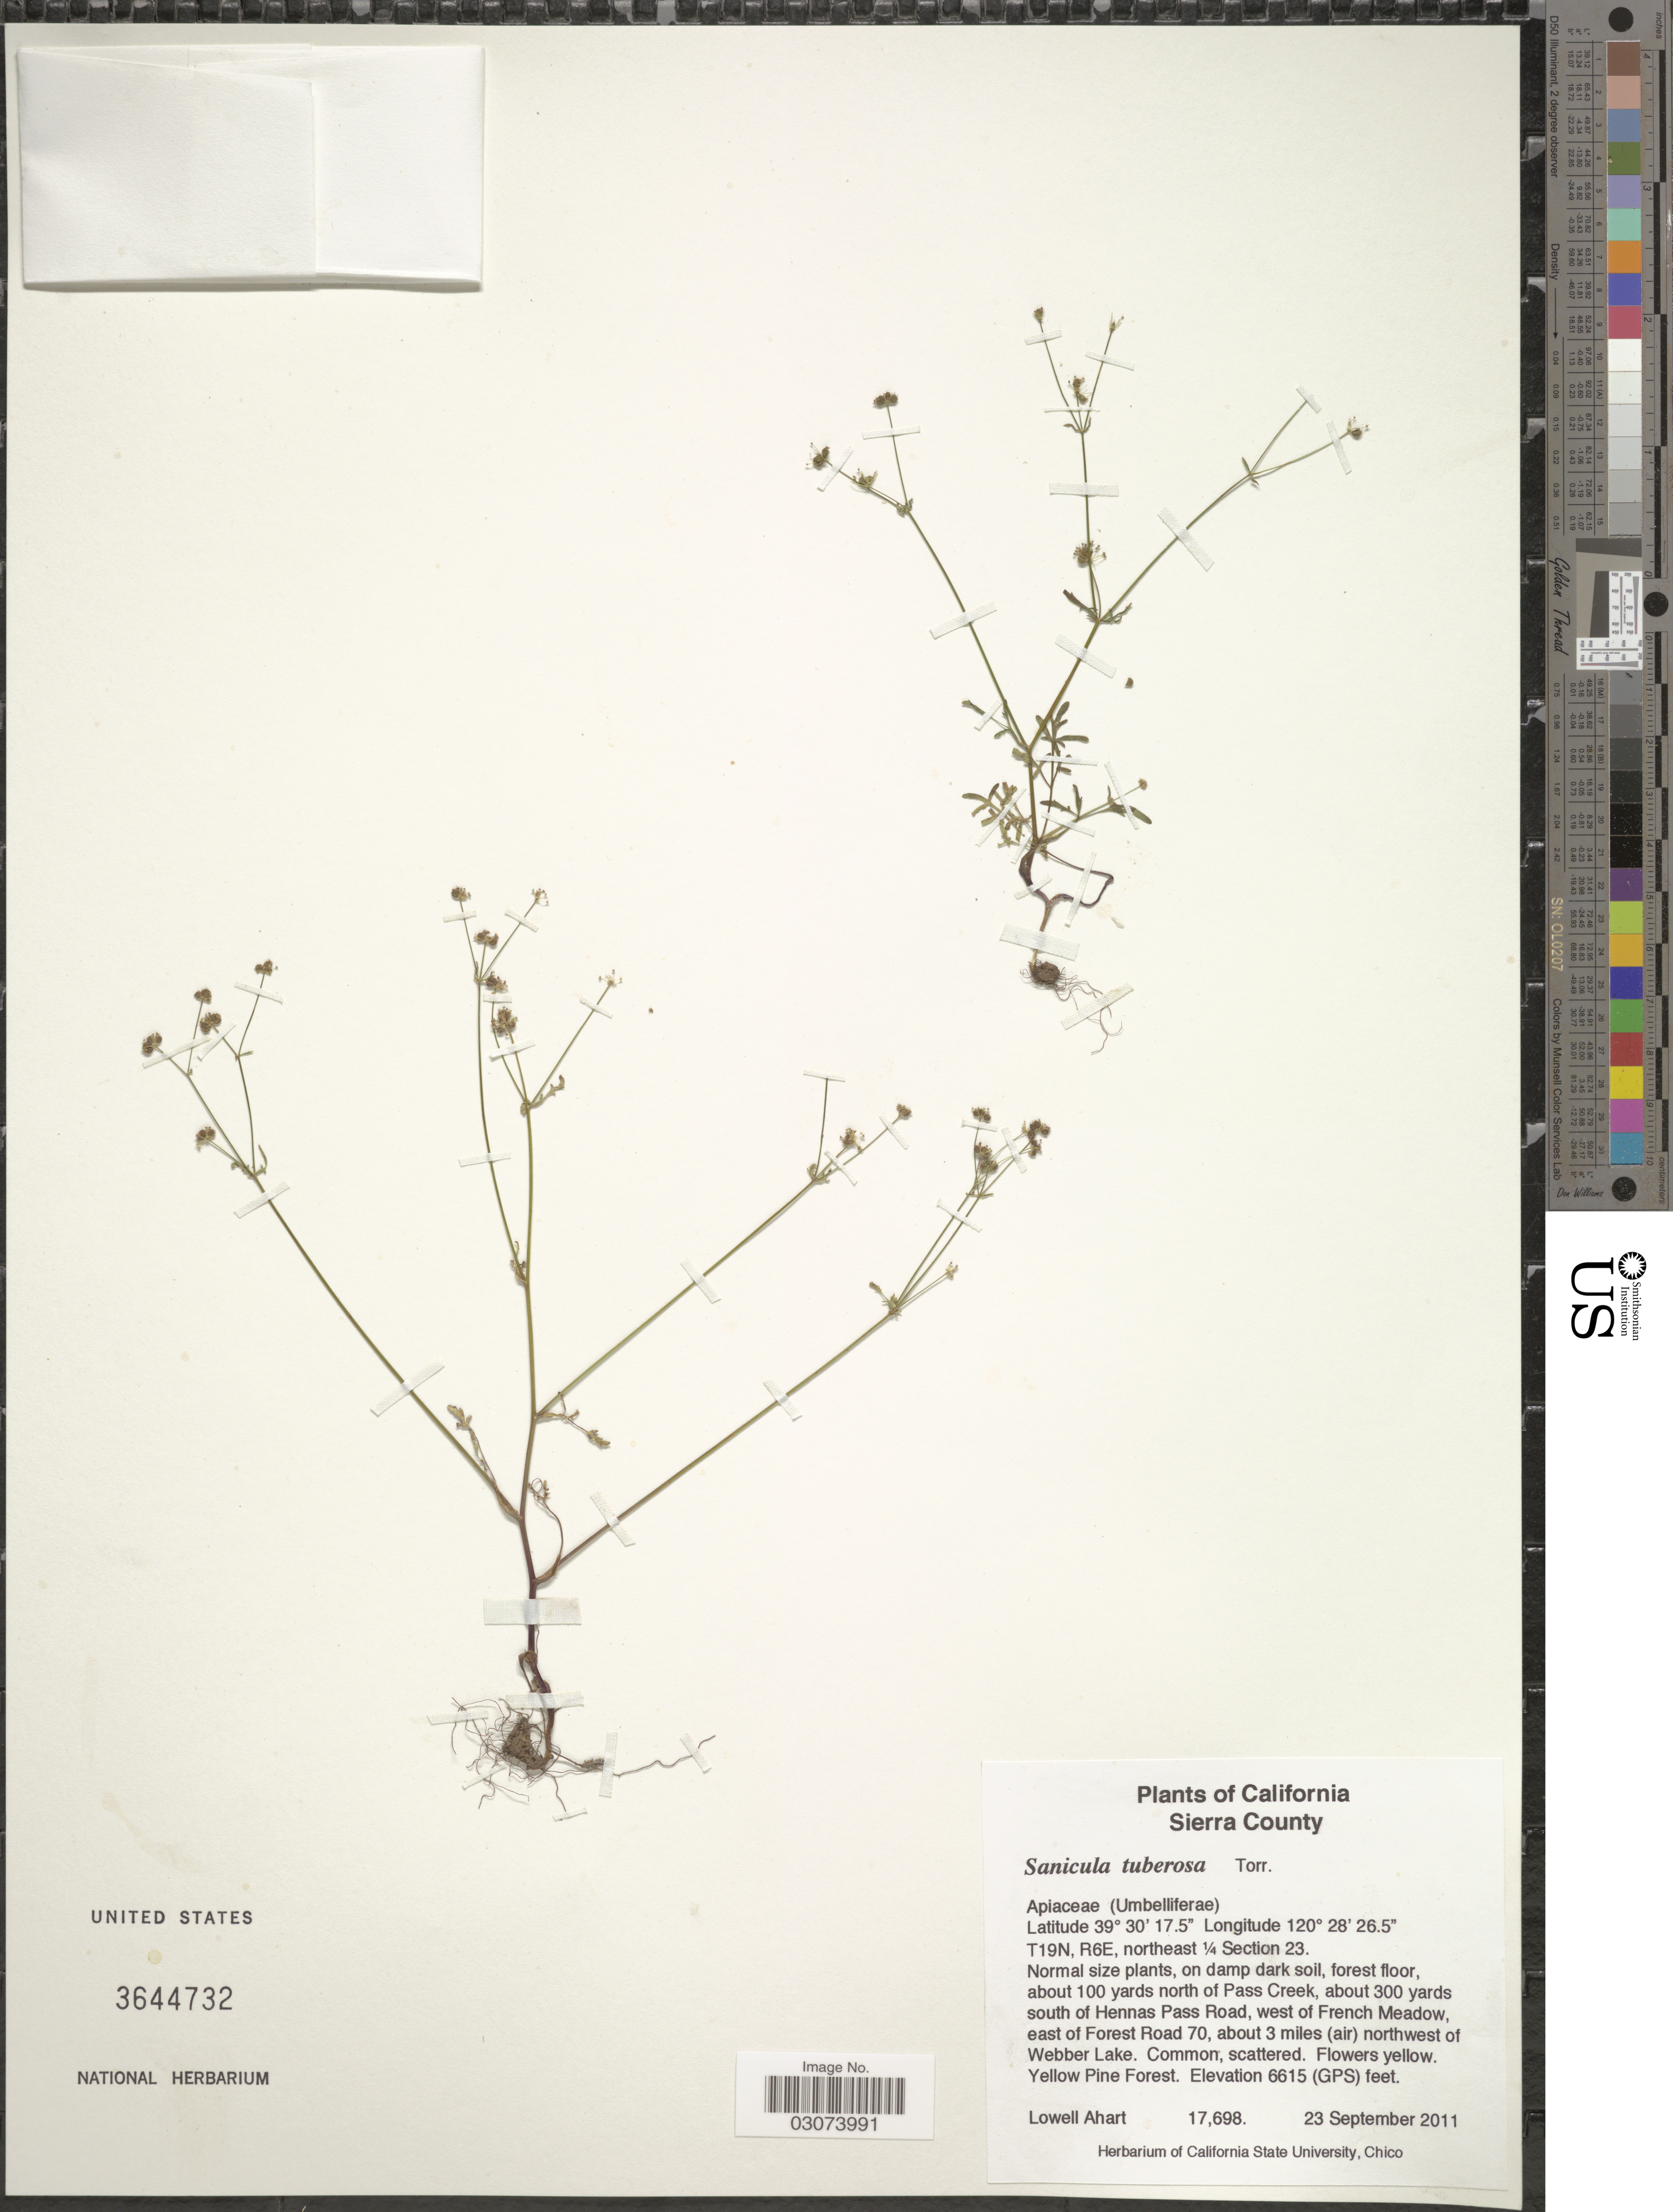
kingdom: Plantae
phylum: Tracheophyta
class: Magnoliopsida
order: Apiales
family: Apiaceae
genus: Sanicula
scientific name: Sanicula tuberosa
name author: Torr.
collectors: L. Ahart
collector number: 17698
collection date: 2011-09-23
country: United States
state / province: California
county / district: Sierra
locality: Sierra County. T19N, R6E, northeast ¼ Section 23. About 100 yards north of Pass Creek, about 300 yards south of Hennas Pass Road, west of French Meadow, east of Forest Road 70, about 3 miles (air) northwest of Webber Lake.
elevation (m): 2016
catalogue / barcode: US 3644732